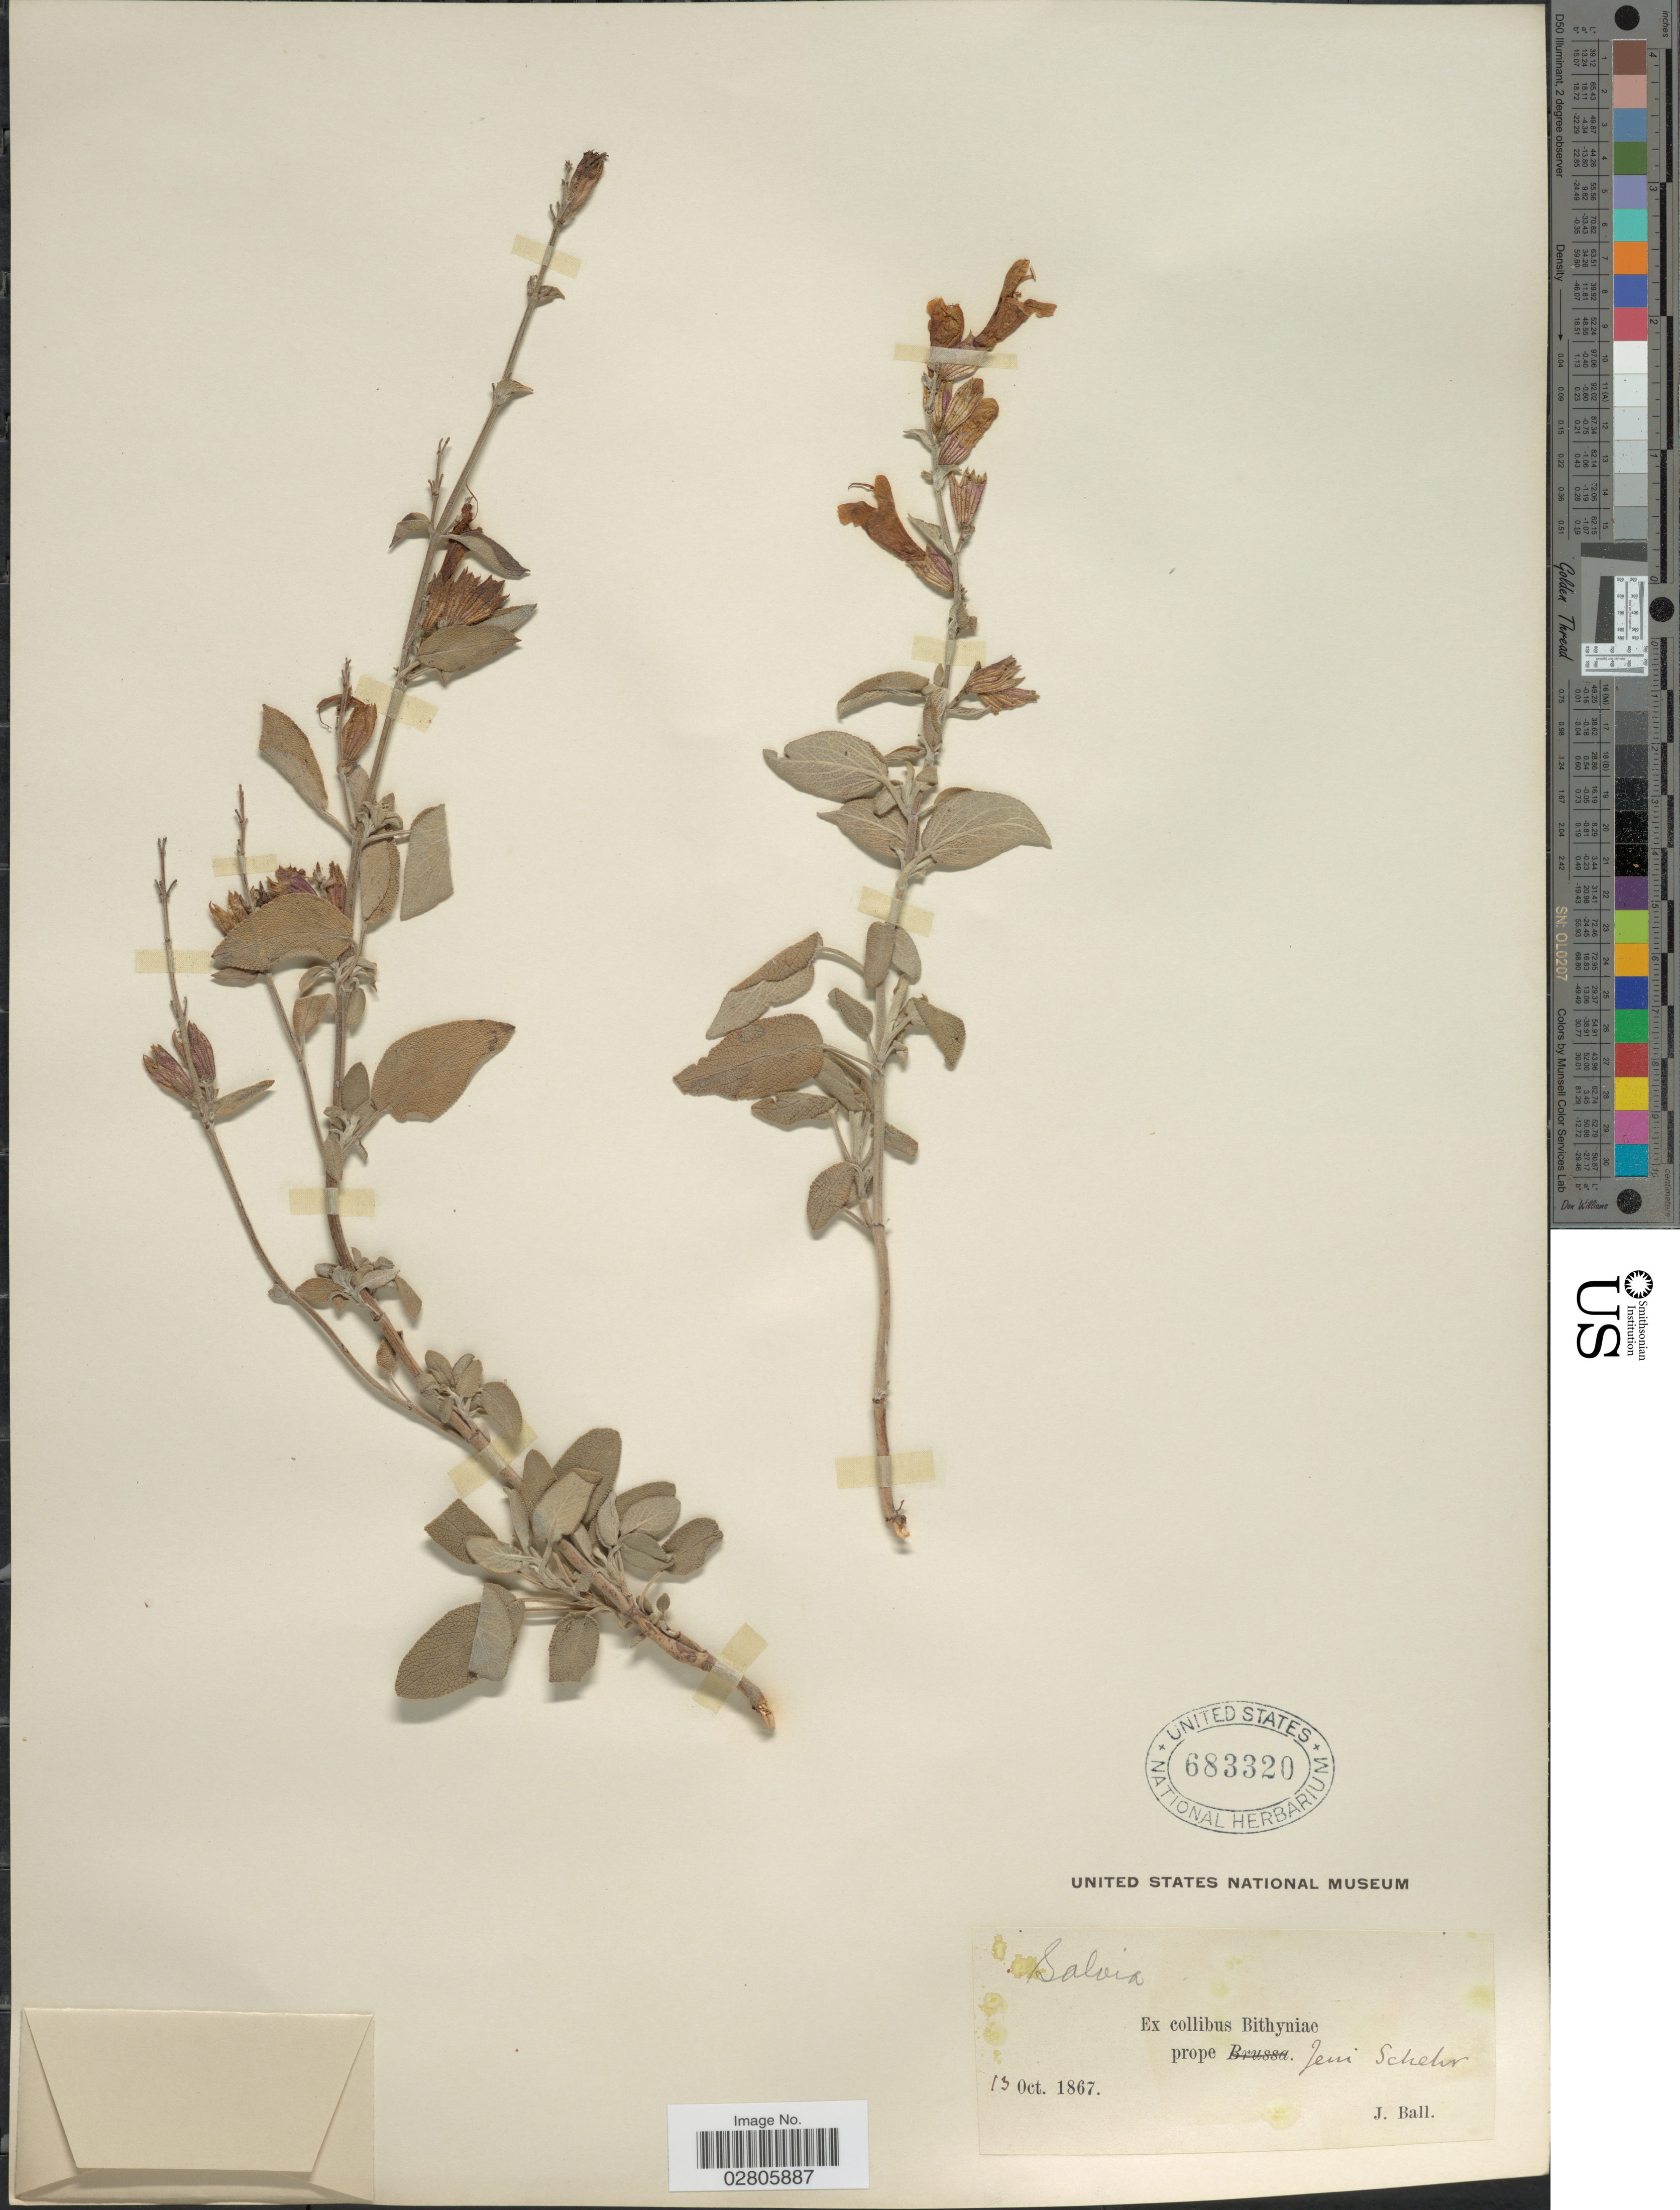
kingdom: Plantae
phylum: Tracheophyta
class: Magnoliopsida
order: Lamiales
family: Lamiaceae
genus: Salvia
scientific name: Salvia sp.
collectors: J. Ball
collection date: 1867-10-13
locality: Collibus Bithyniae prope Jeni Schehr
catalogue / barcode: US 683320